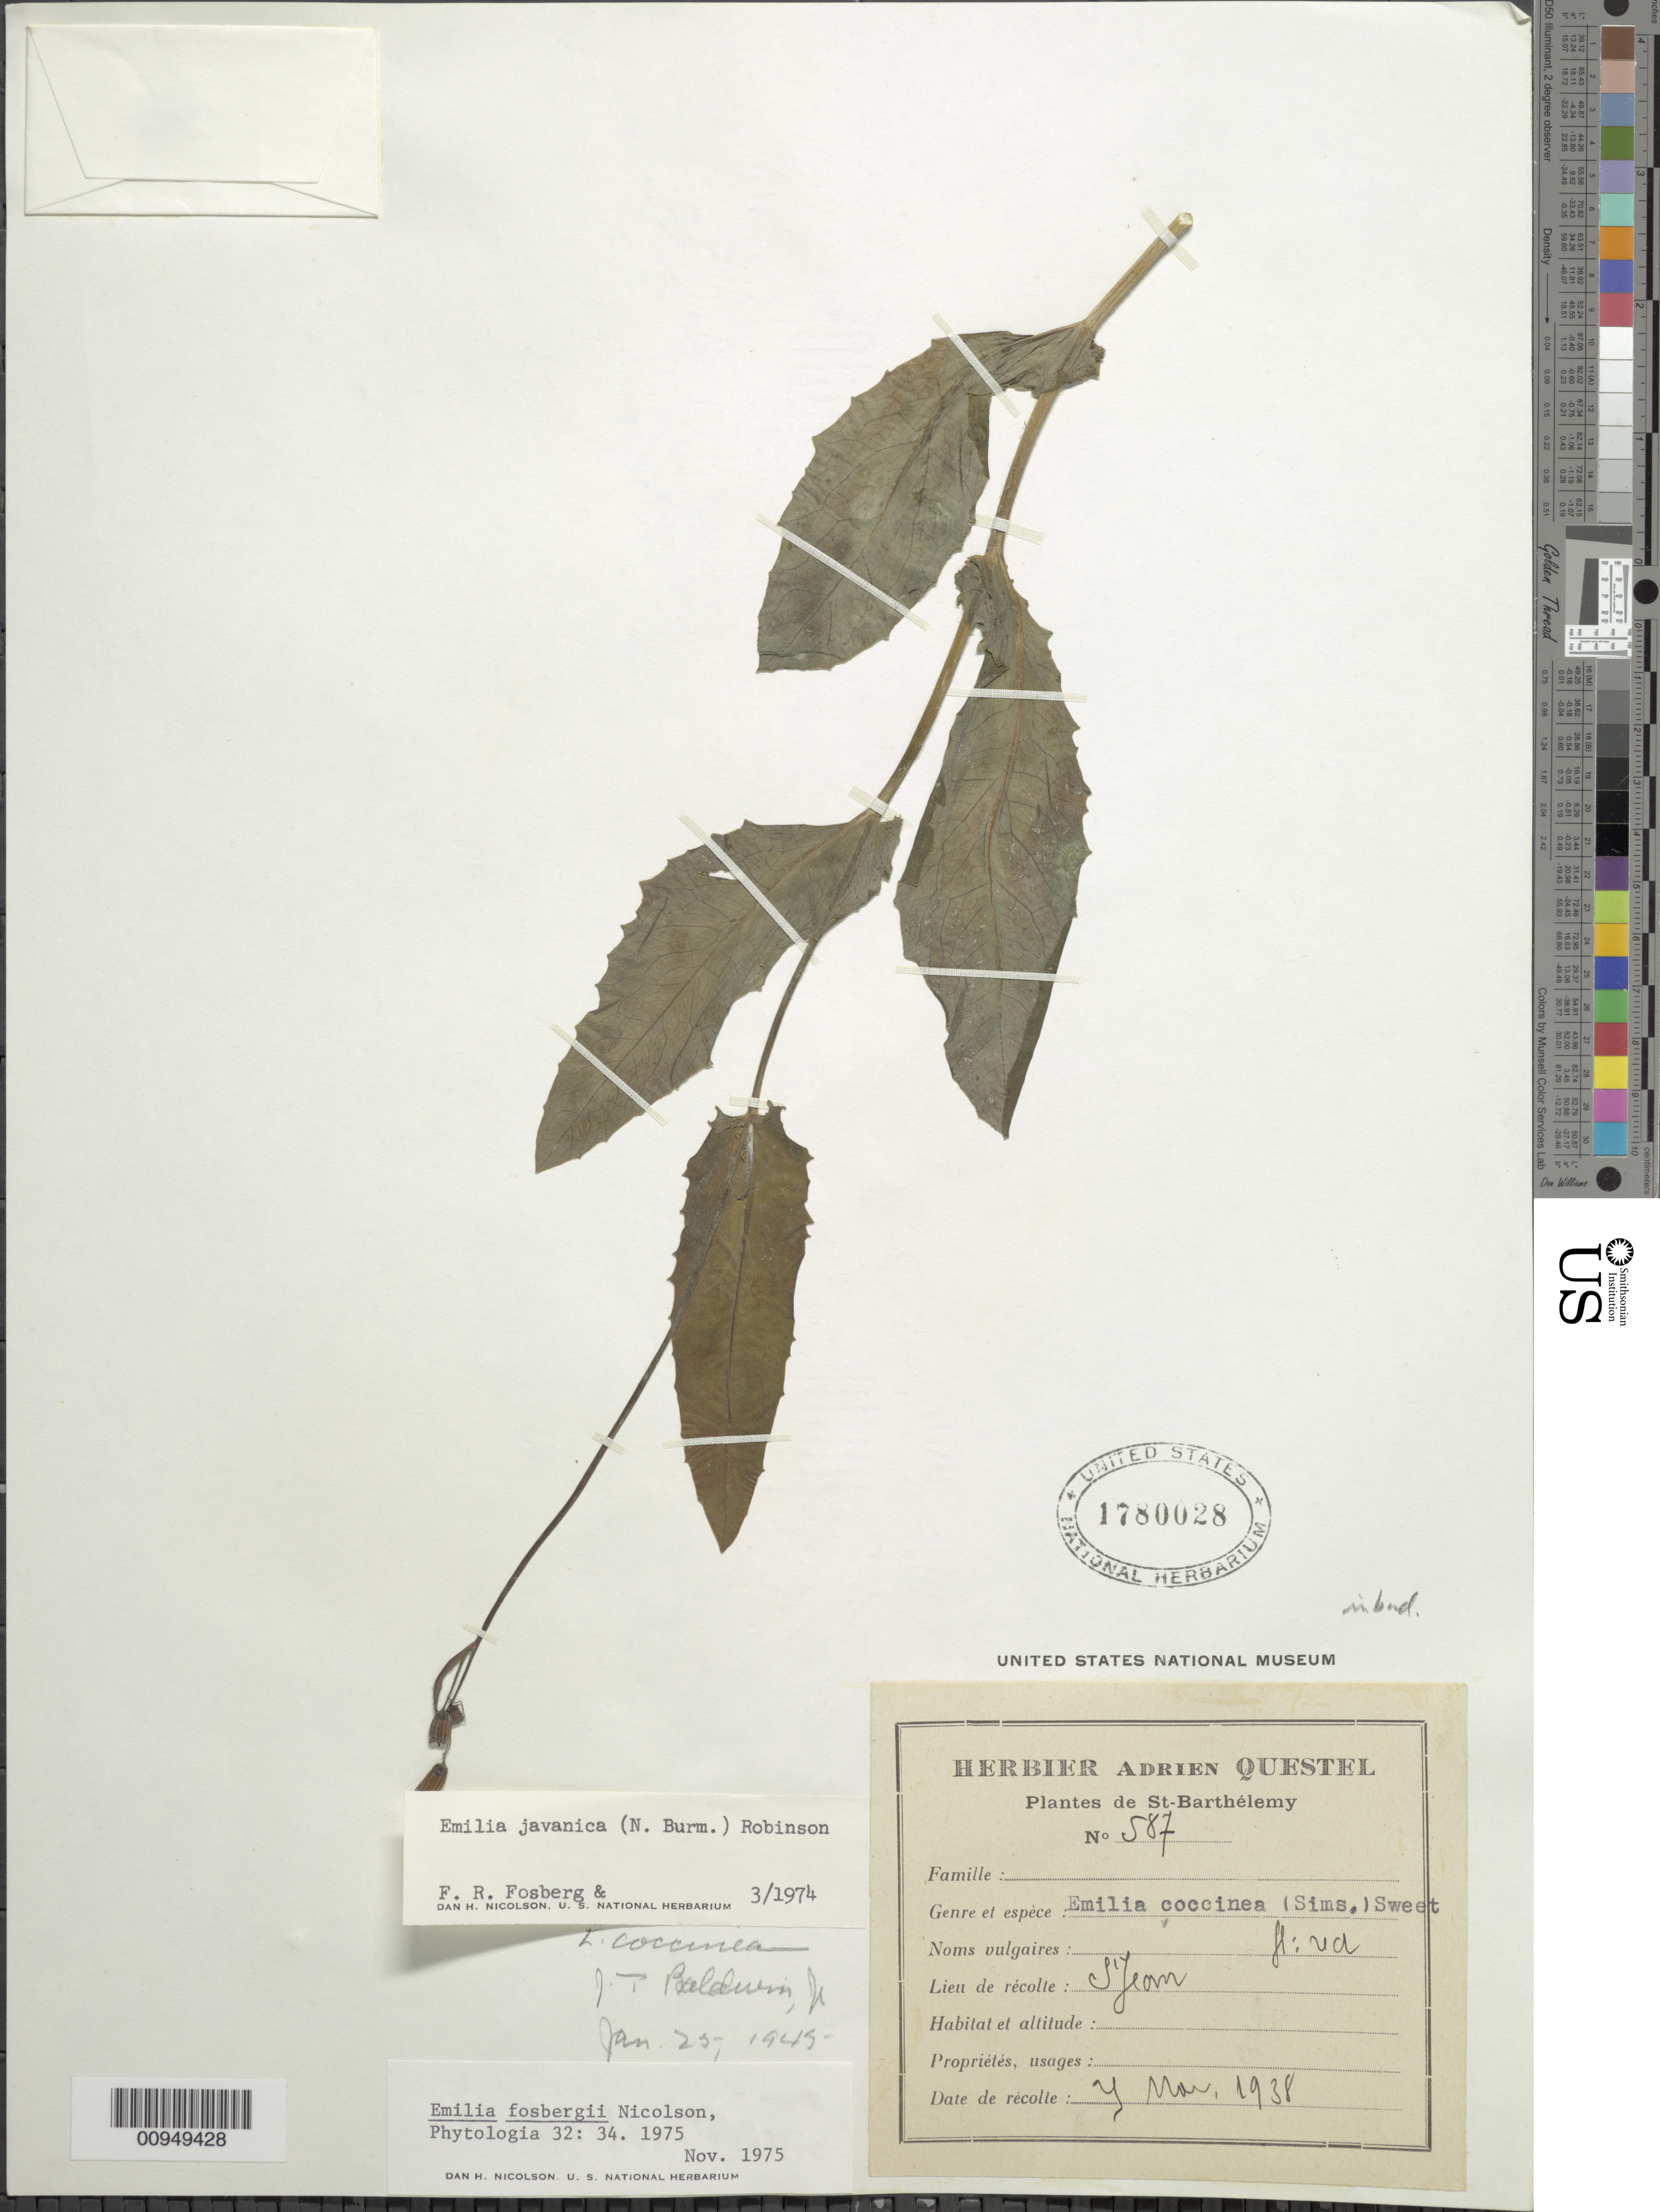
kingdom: Plantae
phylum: Tracheophyta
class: Magnoliopsida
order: Asterales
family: Asteraceae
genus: Emilia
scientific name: Emilia fosbergii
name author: Nicolson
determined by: Nicolson, Dan H.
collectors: A. Quetsel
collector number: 587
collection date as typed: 25 May 1938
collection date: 1938-05-25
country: Saint Barthélemy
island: St. Barthélemy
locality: St. Jean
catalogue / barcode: US 1780028